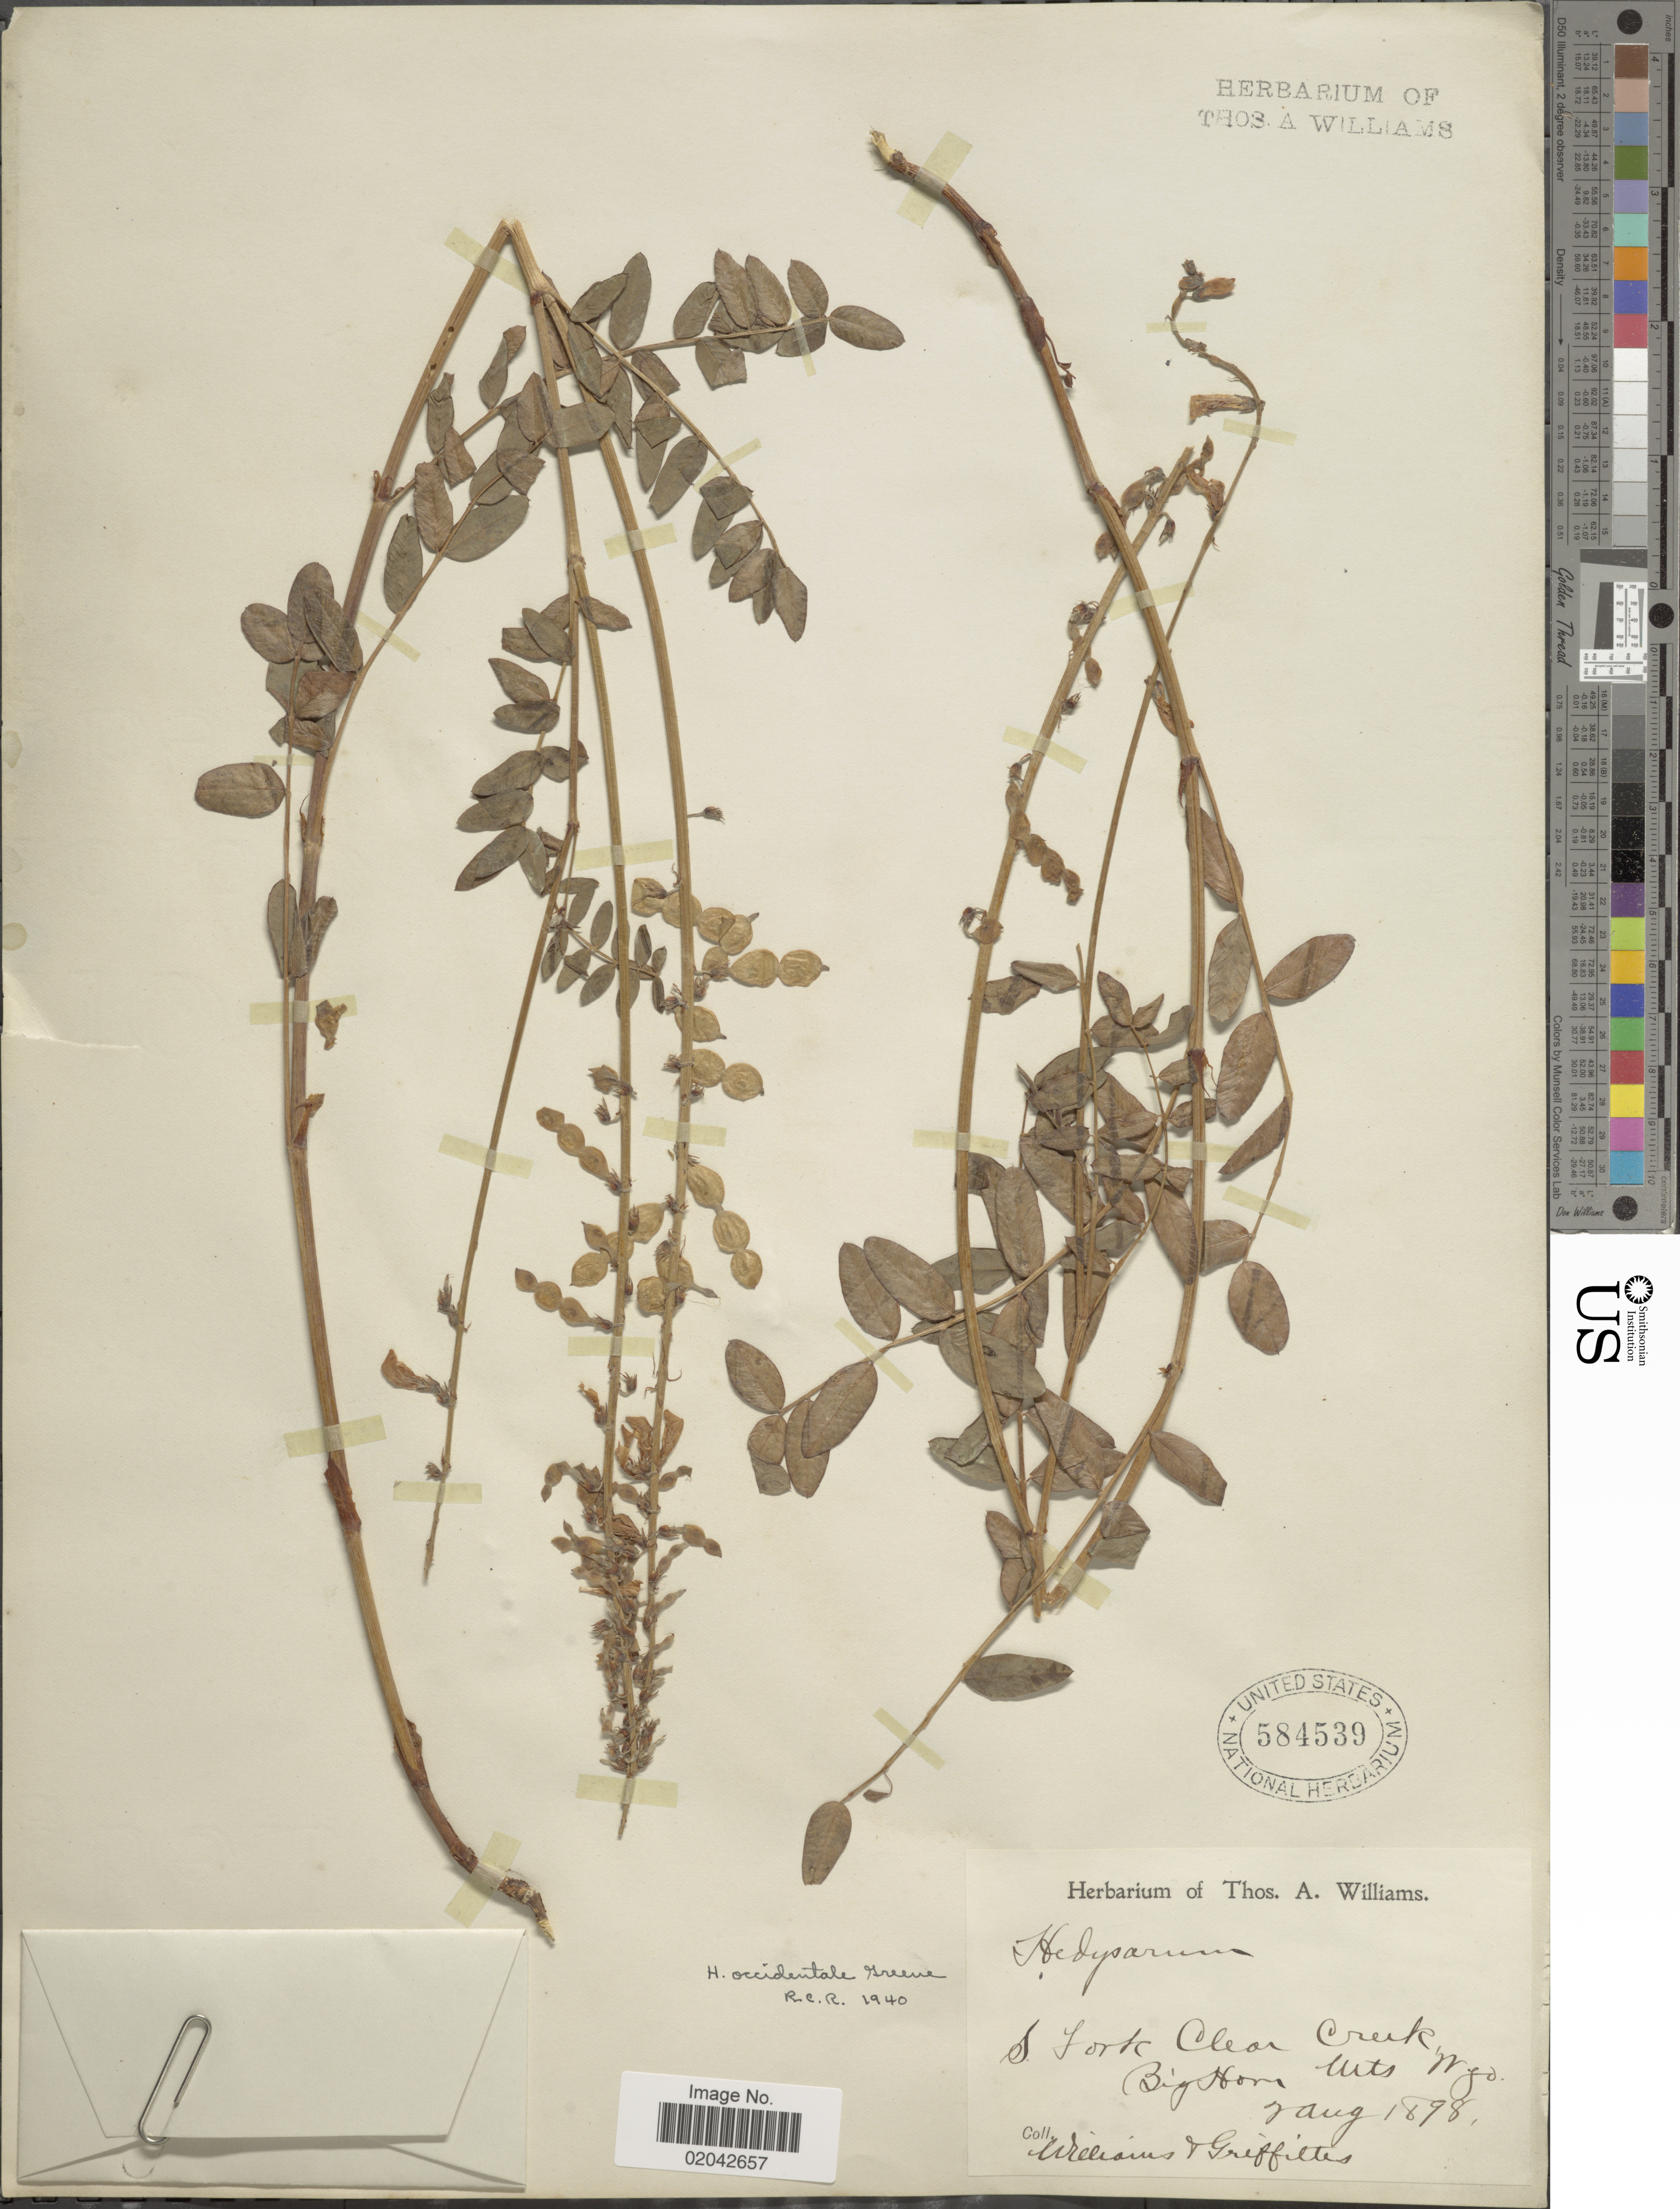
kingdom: Plantae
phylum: Tracheophyta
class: Magnoliopsida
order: Fabales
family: Fabaceae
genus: Hedysarum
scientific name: Hedysarum occidentale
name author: Greene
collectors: -- Williams & -- Griffiths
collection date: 1898-08-07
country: United States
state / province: Wyoming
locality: S Fork Clear Creek, Big Horn Mts.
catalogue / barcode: US 584539